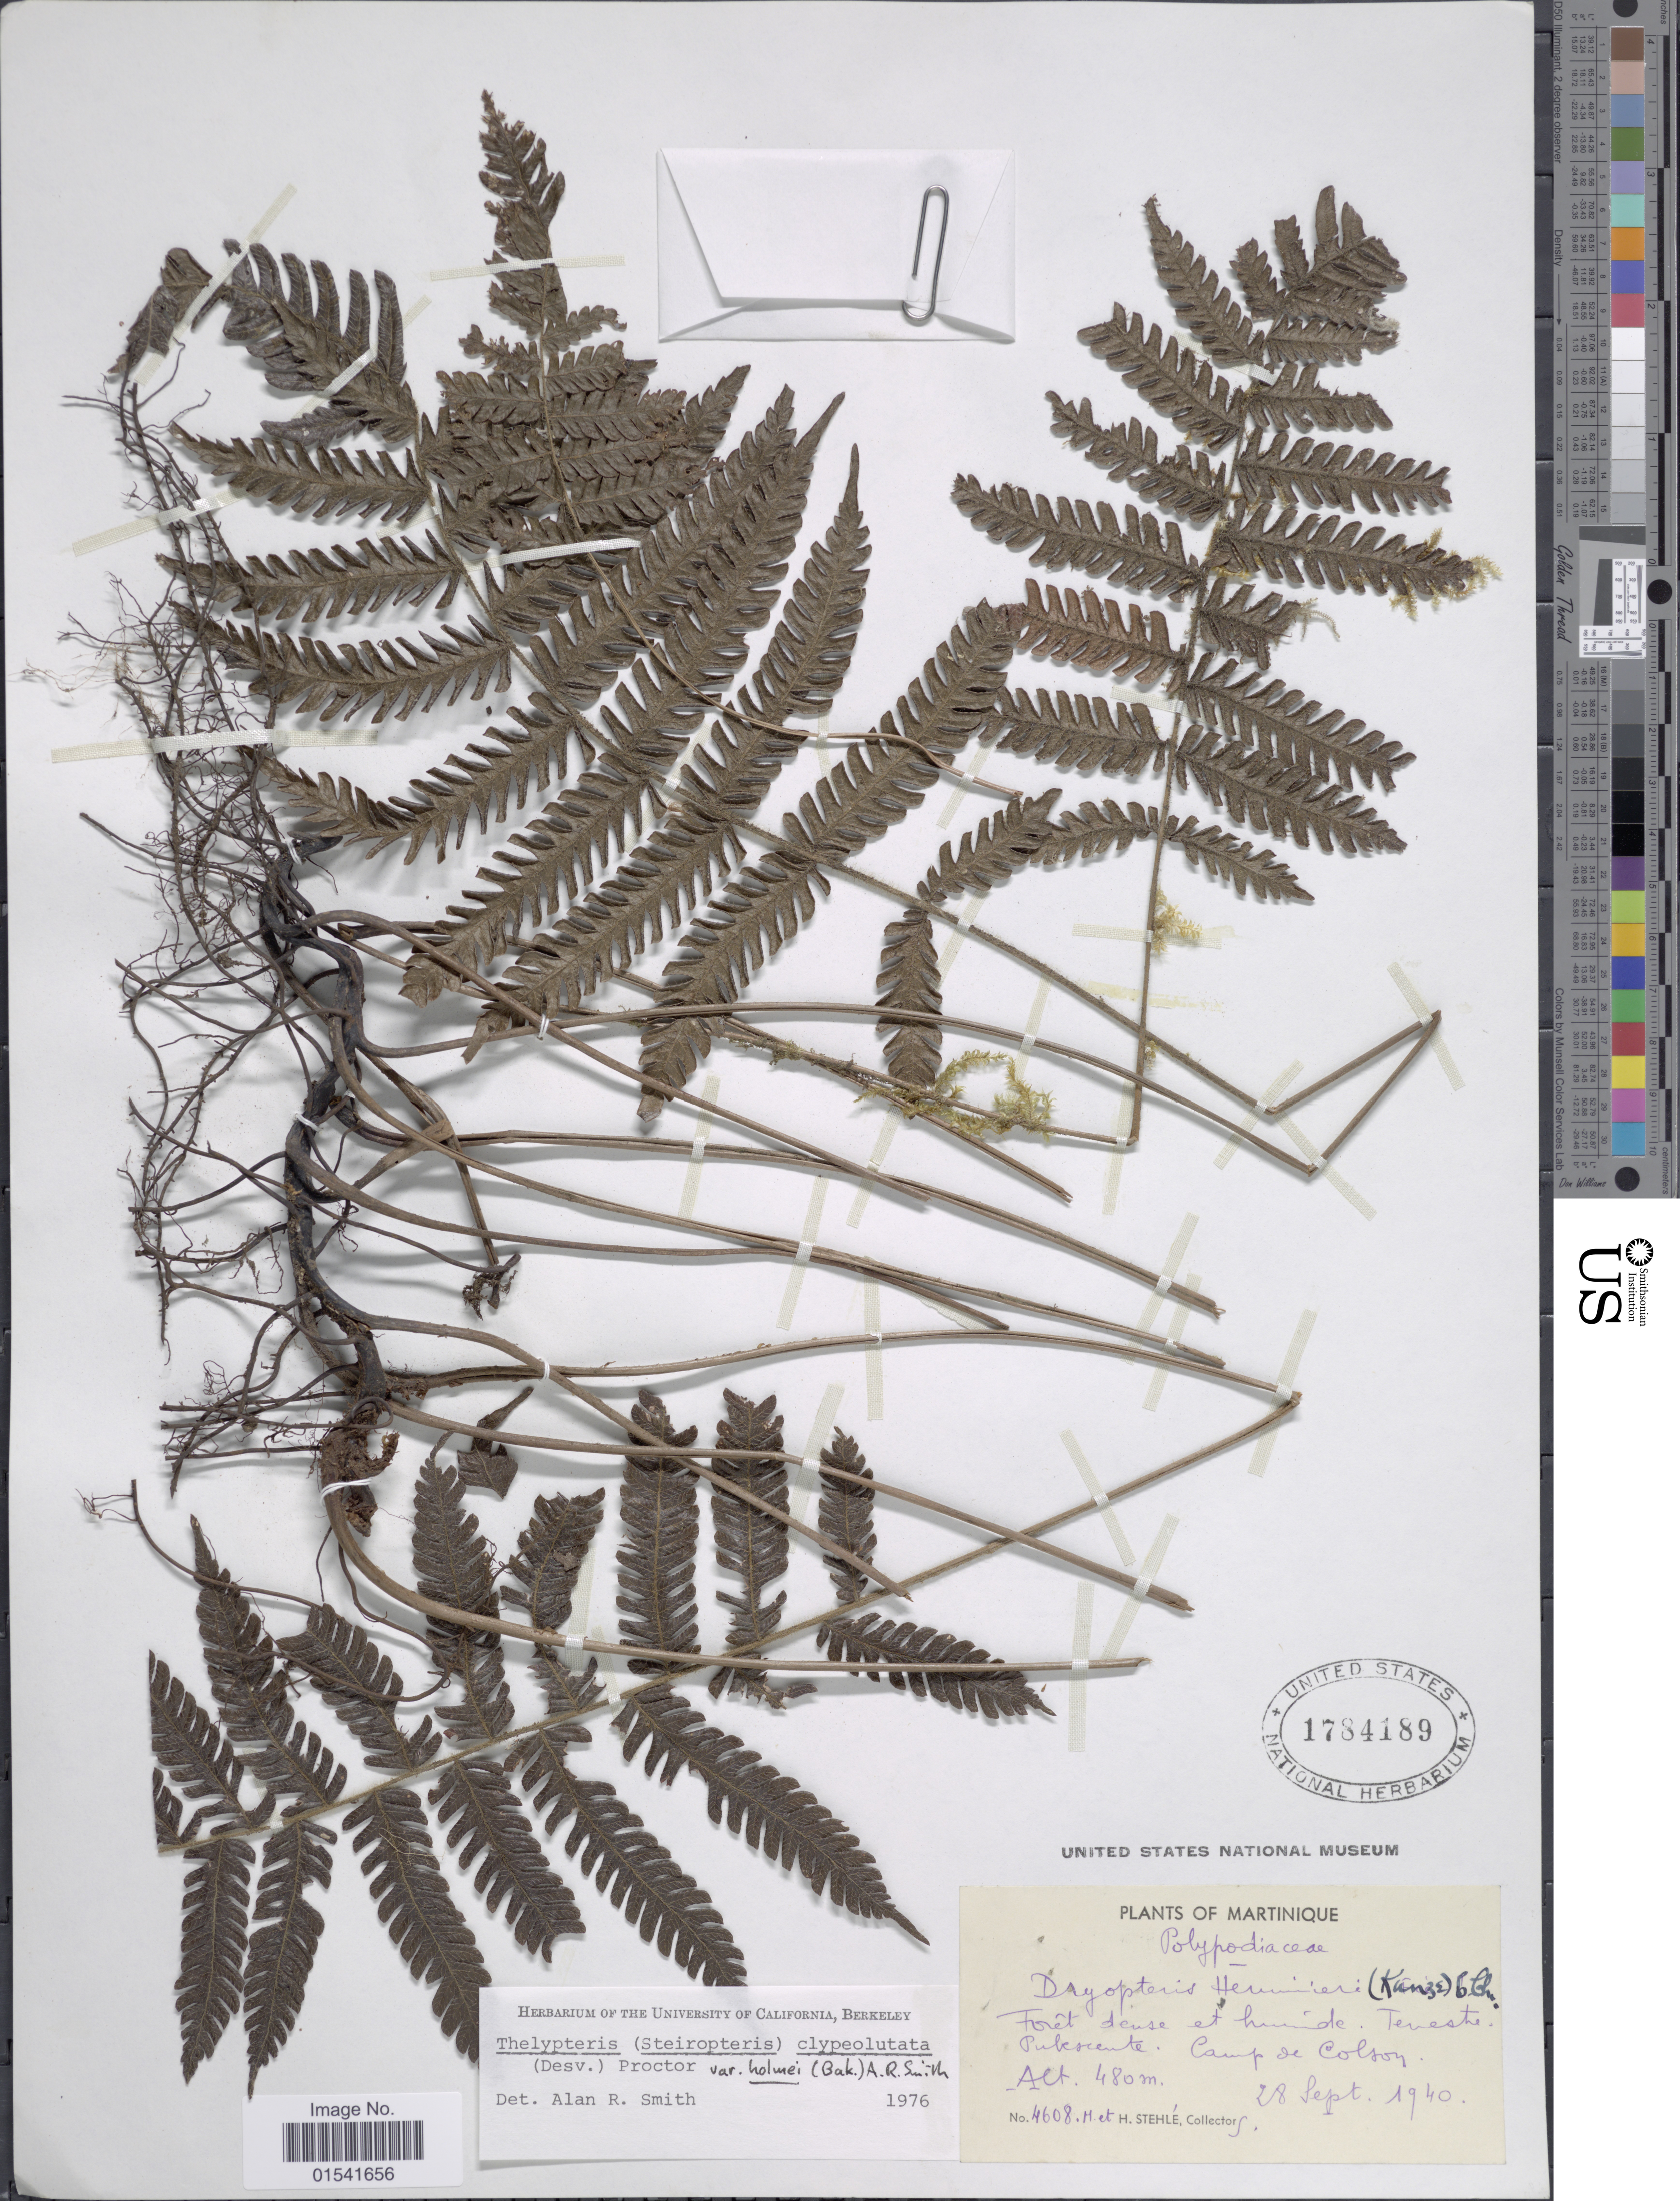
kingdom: Plantae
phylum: Tracheophyta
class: Polypodiopsida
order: Polypodiales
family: Thelypteridaceae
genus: Steiropteris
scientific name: Steiropteris clypeolutata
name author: (Desv.) Pic. Serm.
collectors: M. Stehlé & H. Stehlé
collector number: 4608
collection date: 1940-09-28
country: Martinique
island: Martinique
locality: Forêt dense et humide. Terrestre. Pubescente. Camp de Colson.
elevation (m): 480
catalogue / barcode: US 1784189